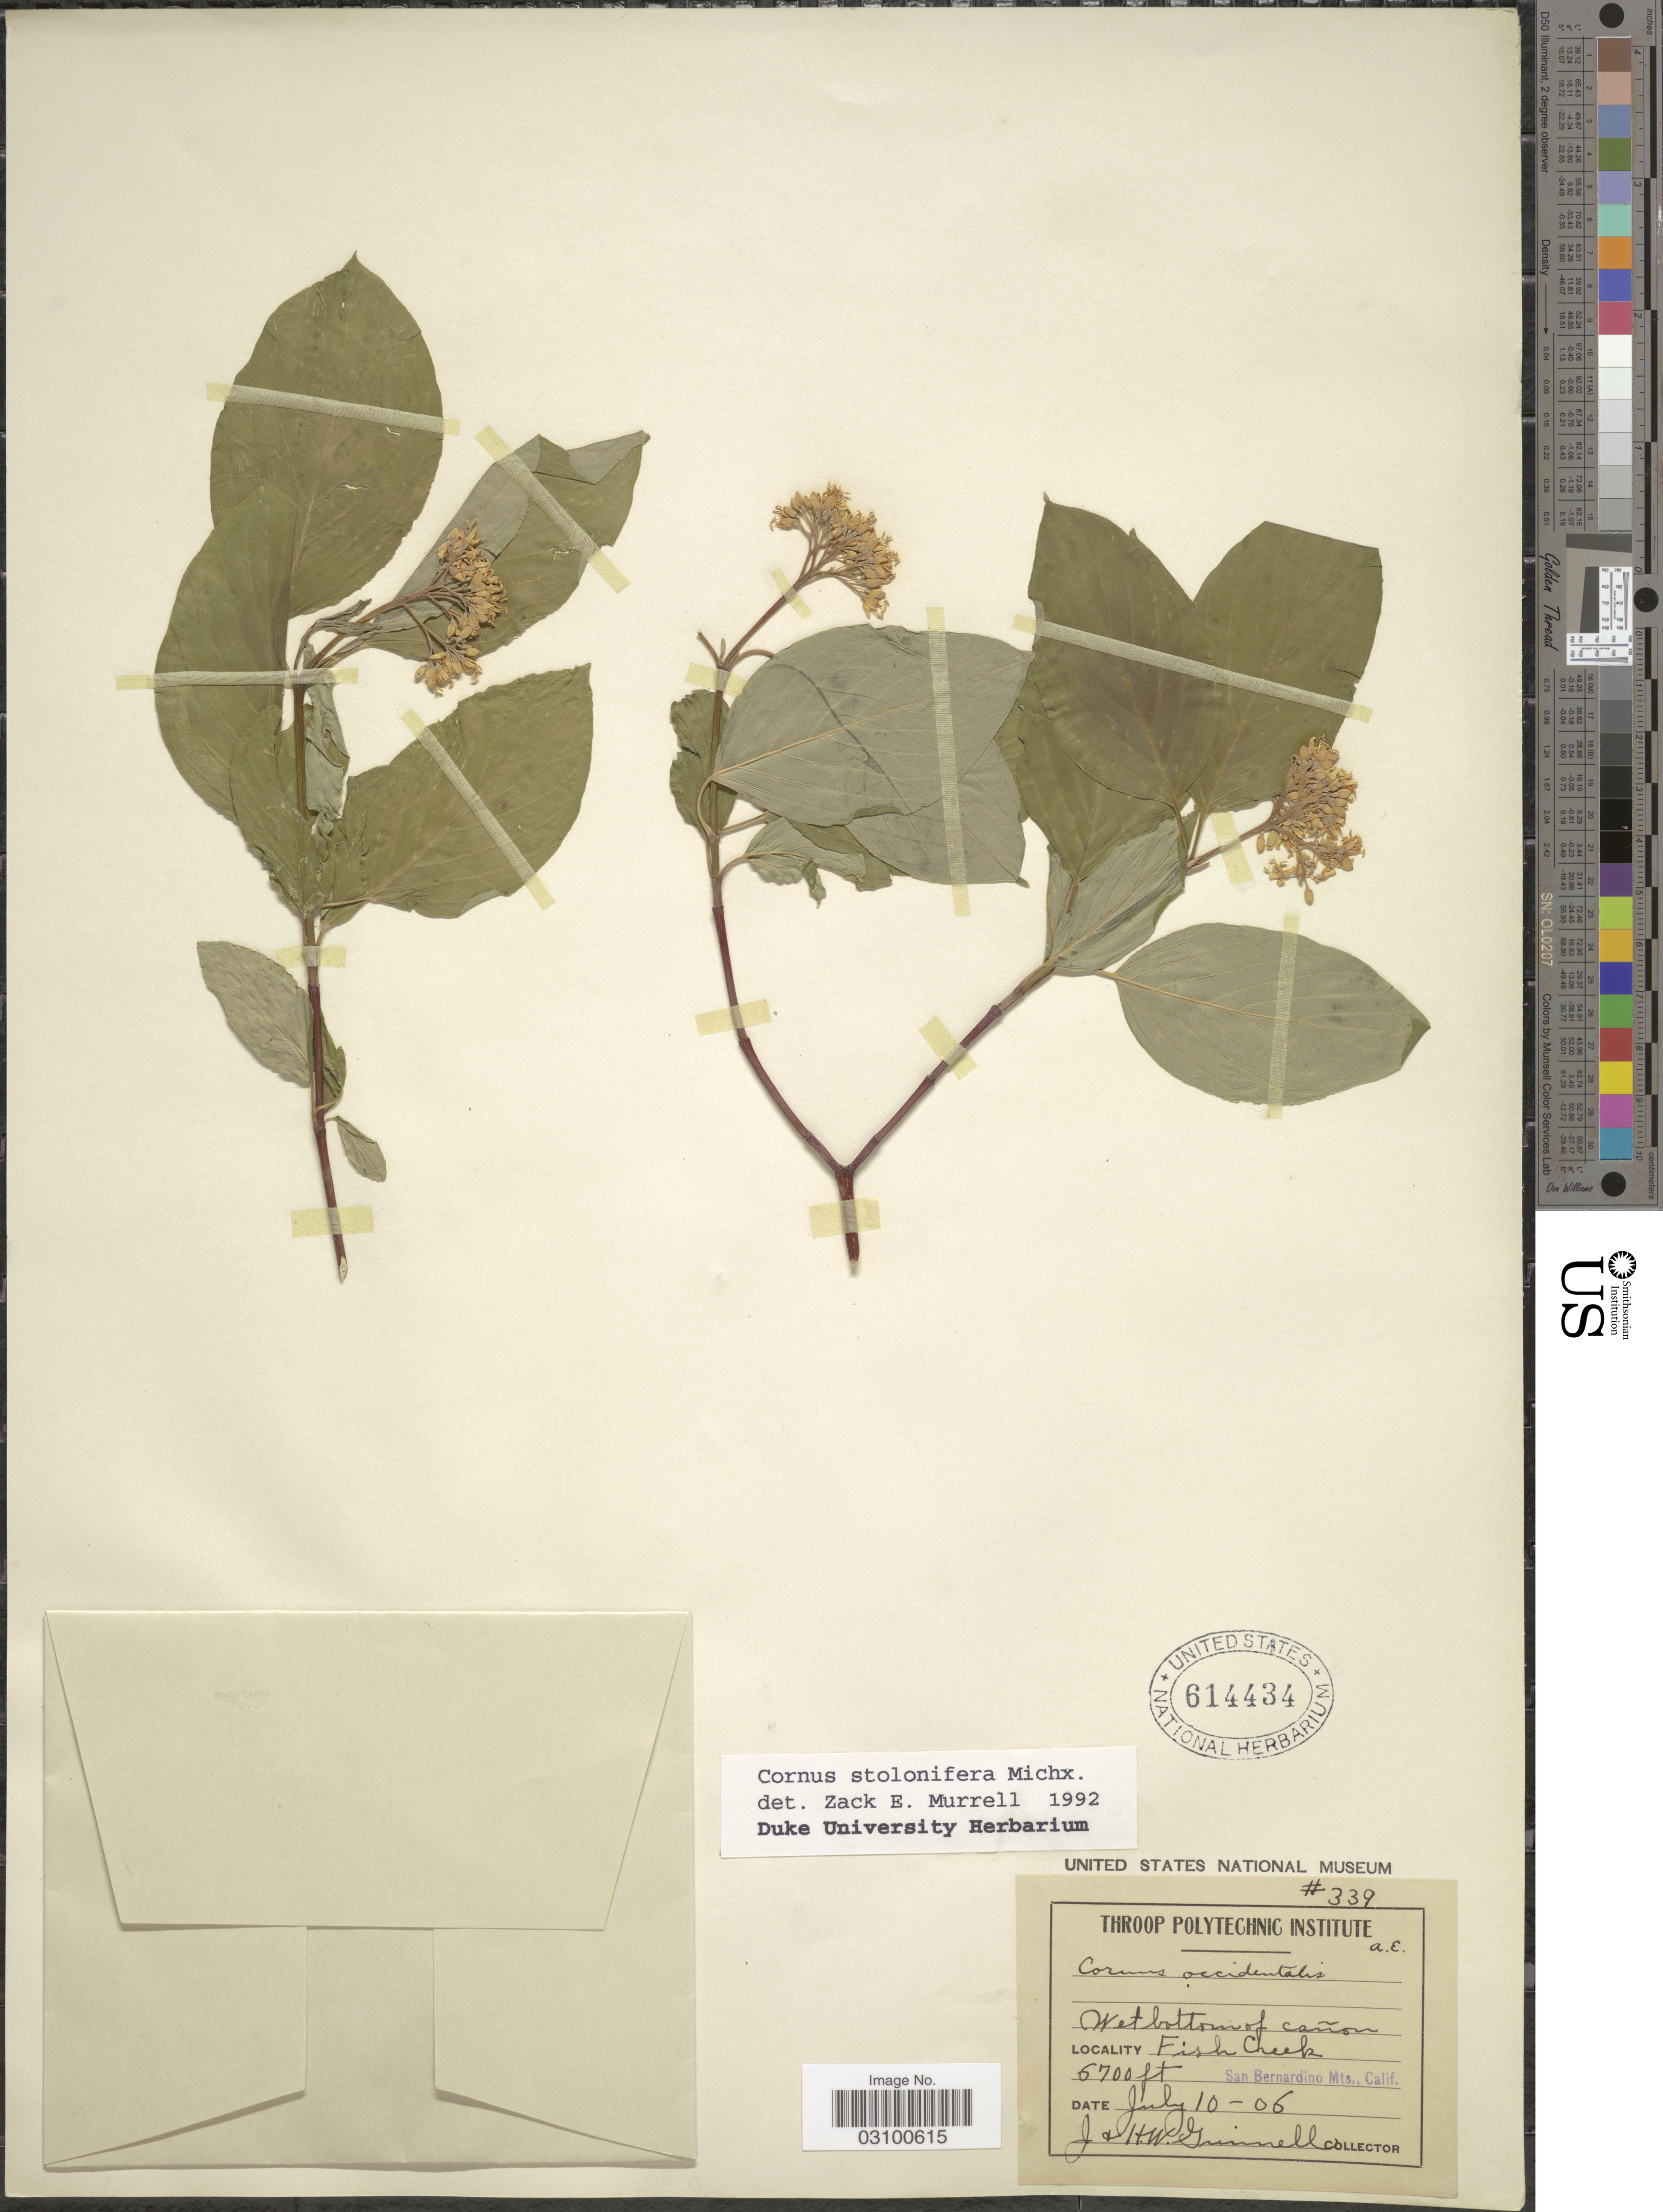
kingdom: Plantae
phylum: Tracheophyta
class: Magnoliopsida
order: Cornales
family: Cornaceae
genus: Cornus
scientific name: Cornus sericea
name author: L.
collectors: J. Grinnell & H. Grinnell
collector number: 339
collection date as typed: Transcribed d/m/y: 10/7/6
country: United States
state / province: California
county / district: San Bernardino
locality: Fish Creek. San Bernardino Mts., Calif.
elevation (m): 2042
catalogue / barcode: US 614434